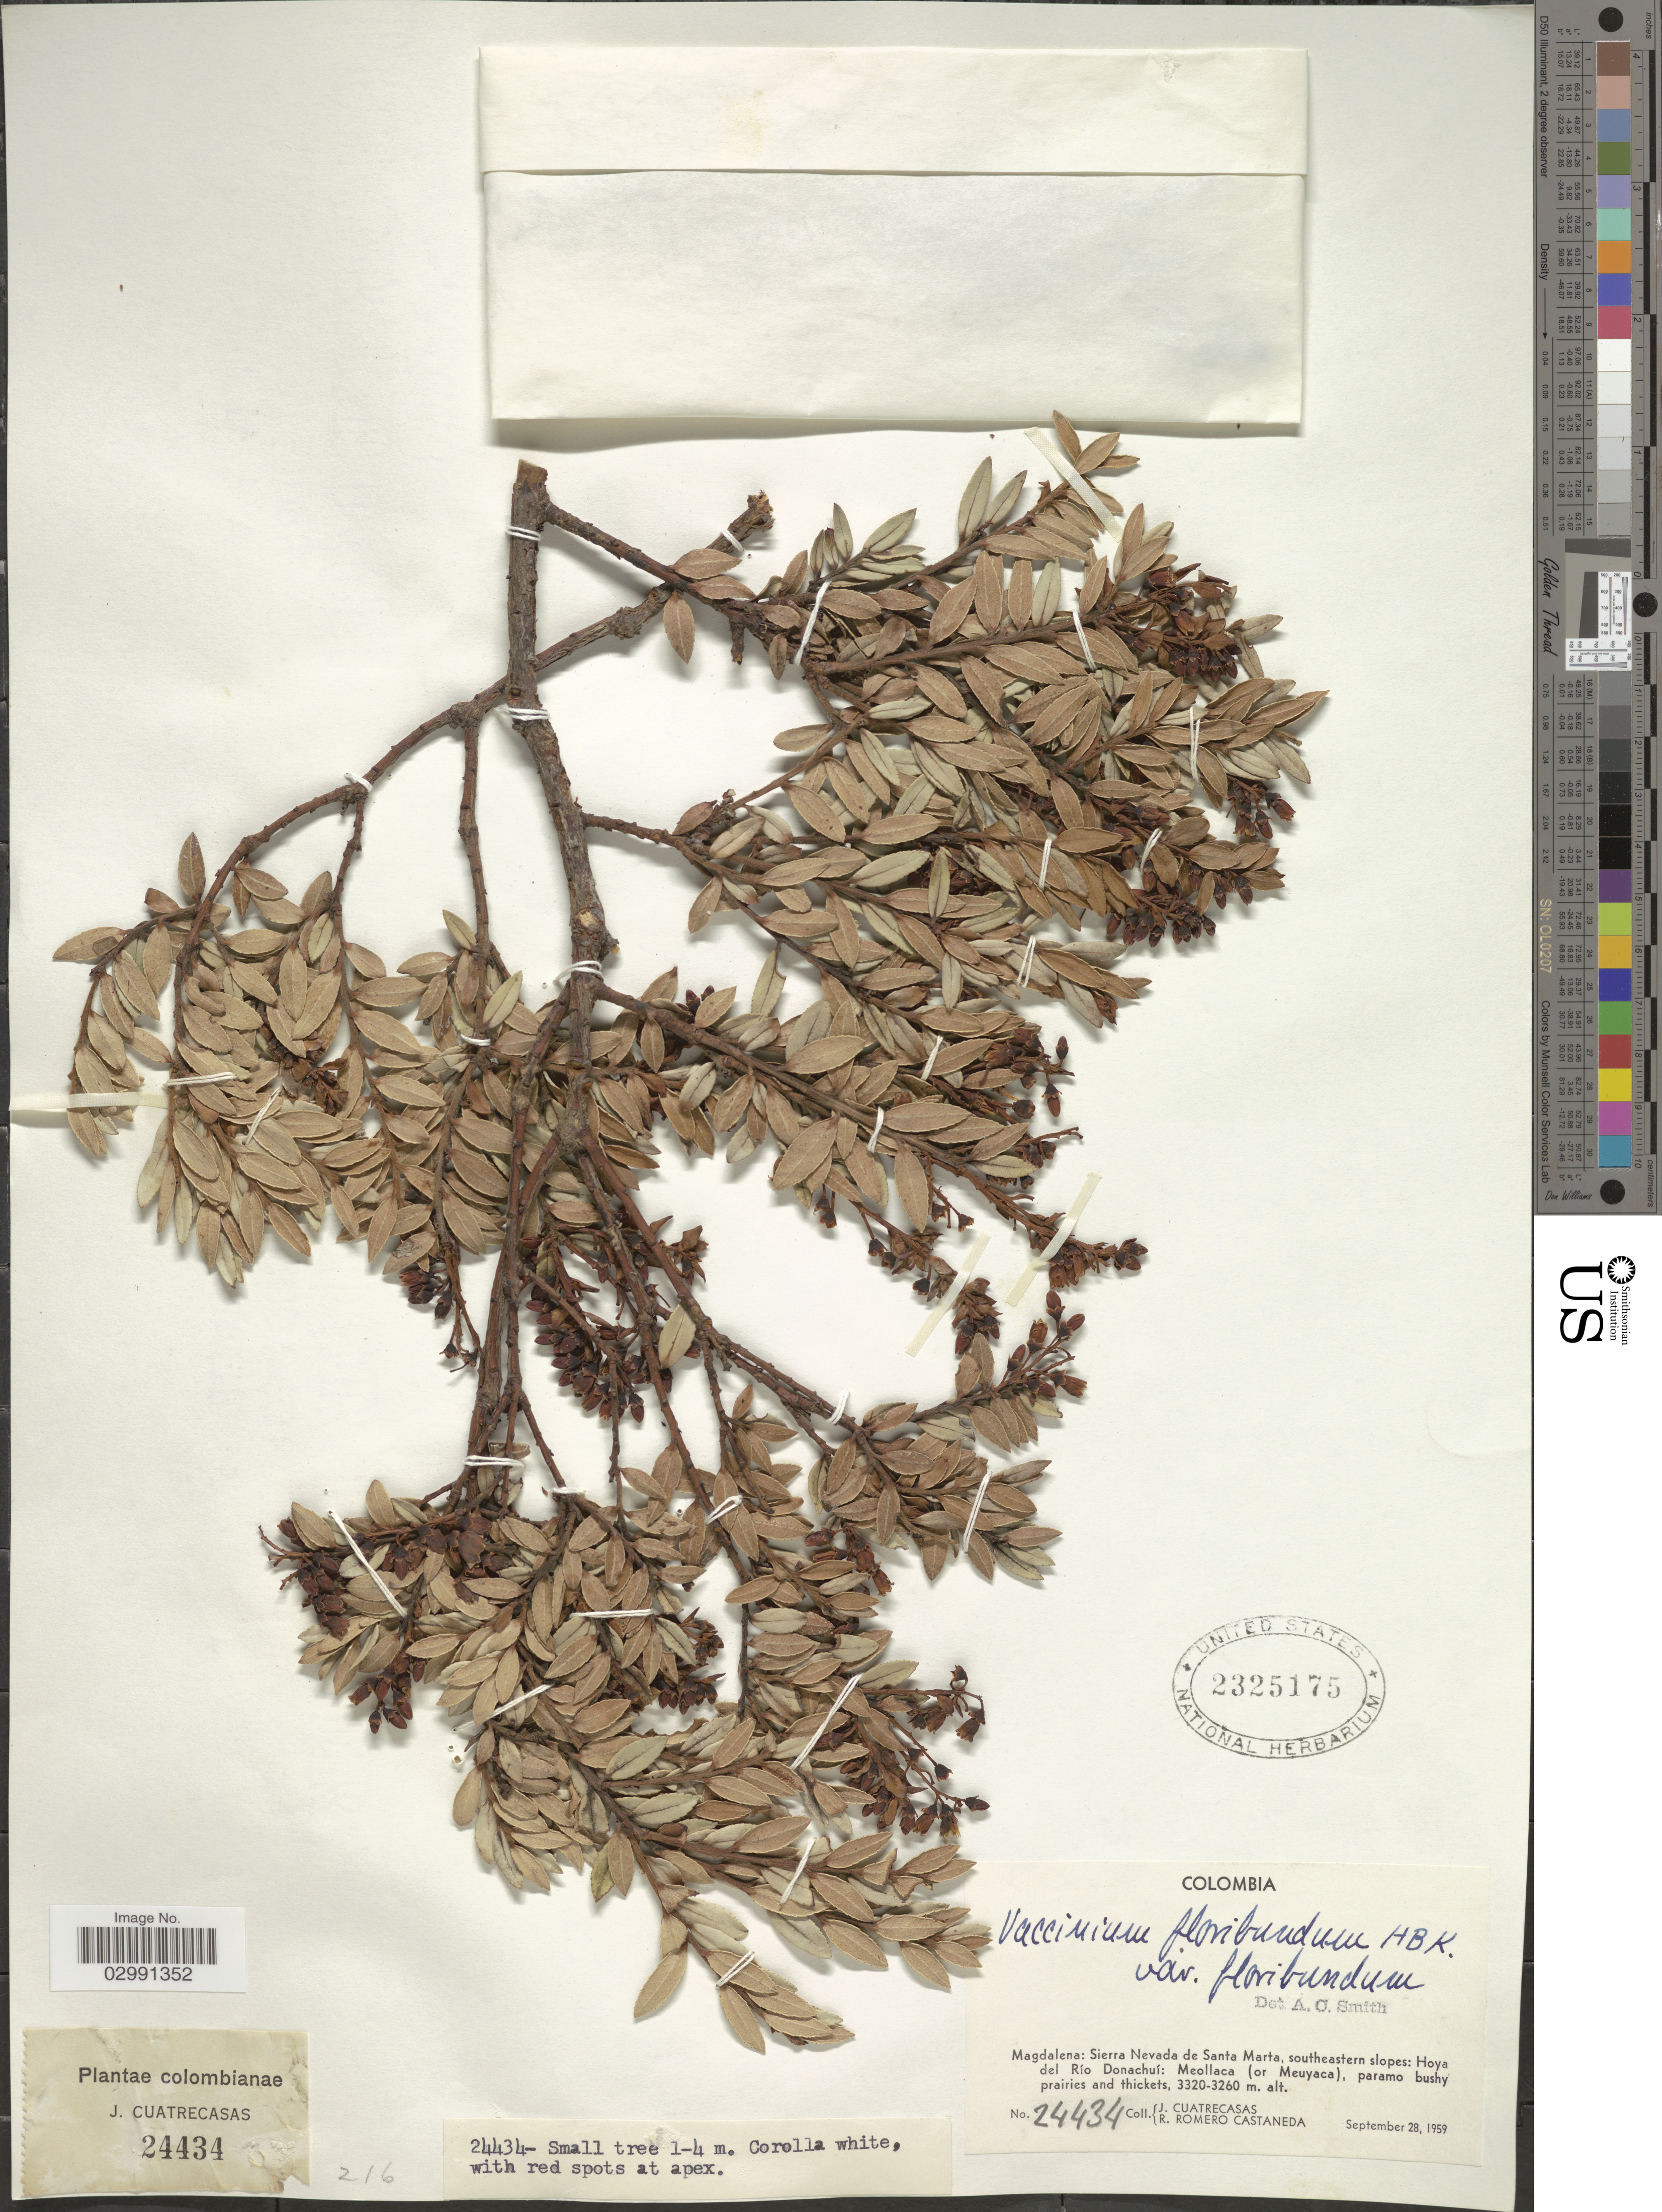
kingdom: Plantae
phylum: Tracheophyta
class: Magnoliopsida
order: Ericales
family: Ericaceae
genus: Vaccinium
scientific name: Vaccinium floribundum var. floribundum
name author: Kunth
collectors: J. Cuatrecasas & R. Romero Castañeda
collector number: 24434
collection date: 1959-09-28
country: Colombia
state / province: Magdalena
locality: Sierra Nevada de Santa Marta, southeastern slopes: Hoya del Río Donachuí: Meollaca (or Meuyaca), paramo bushy prairies and thickets.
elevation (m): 3260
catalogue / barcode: US 2325175